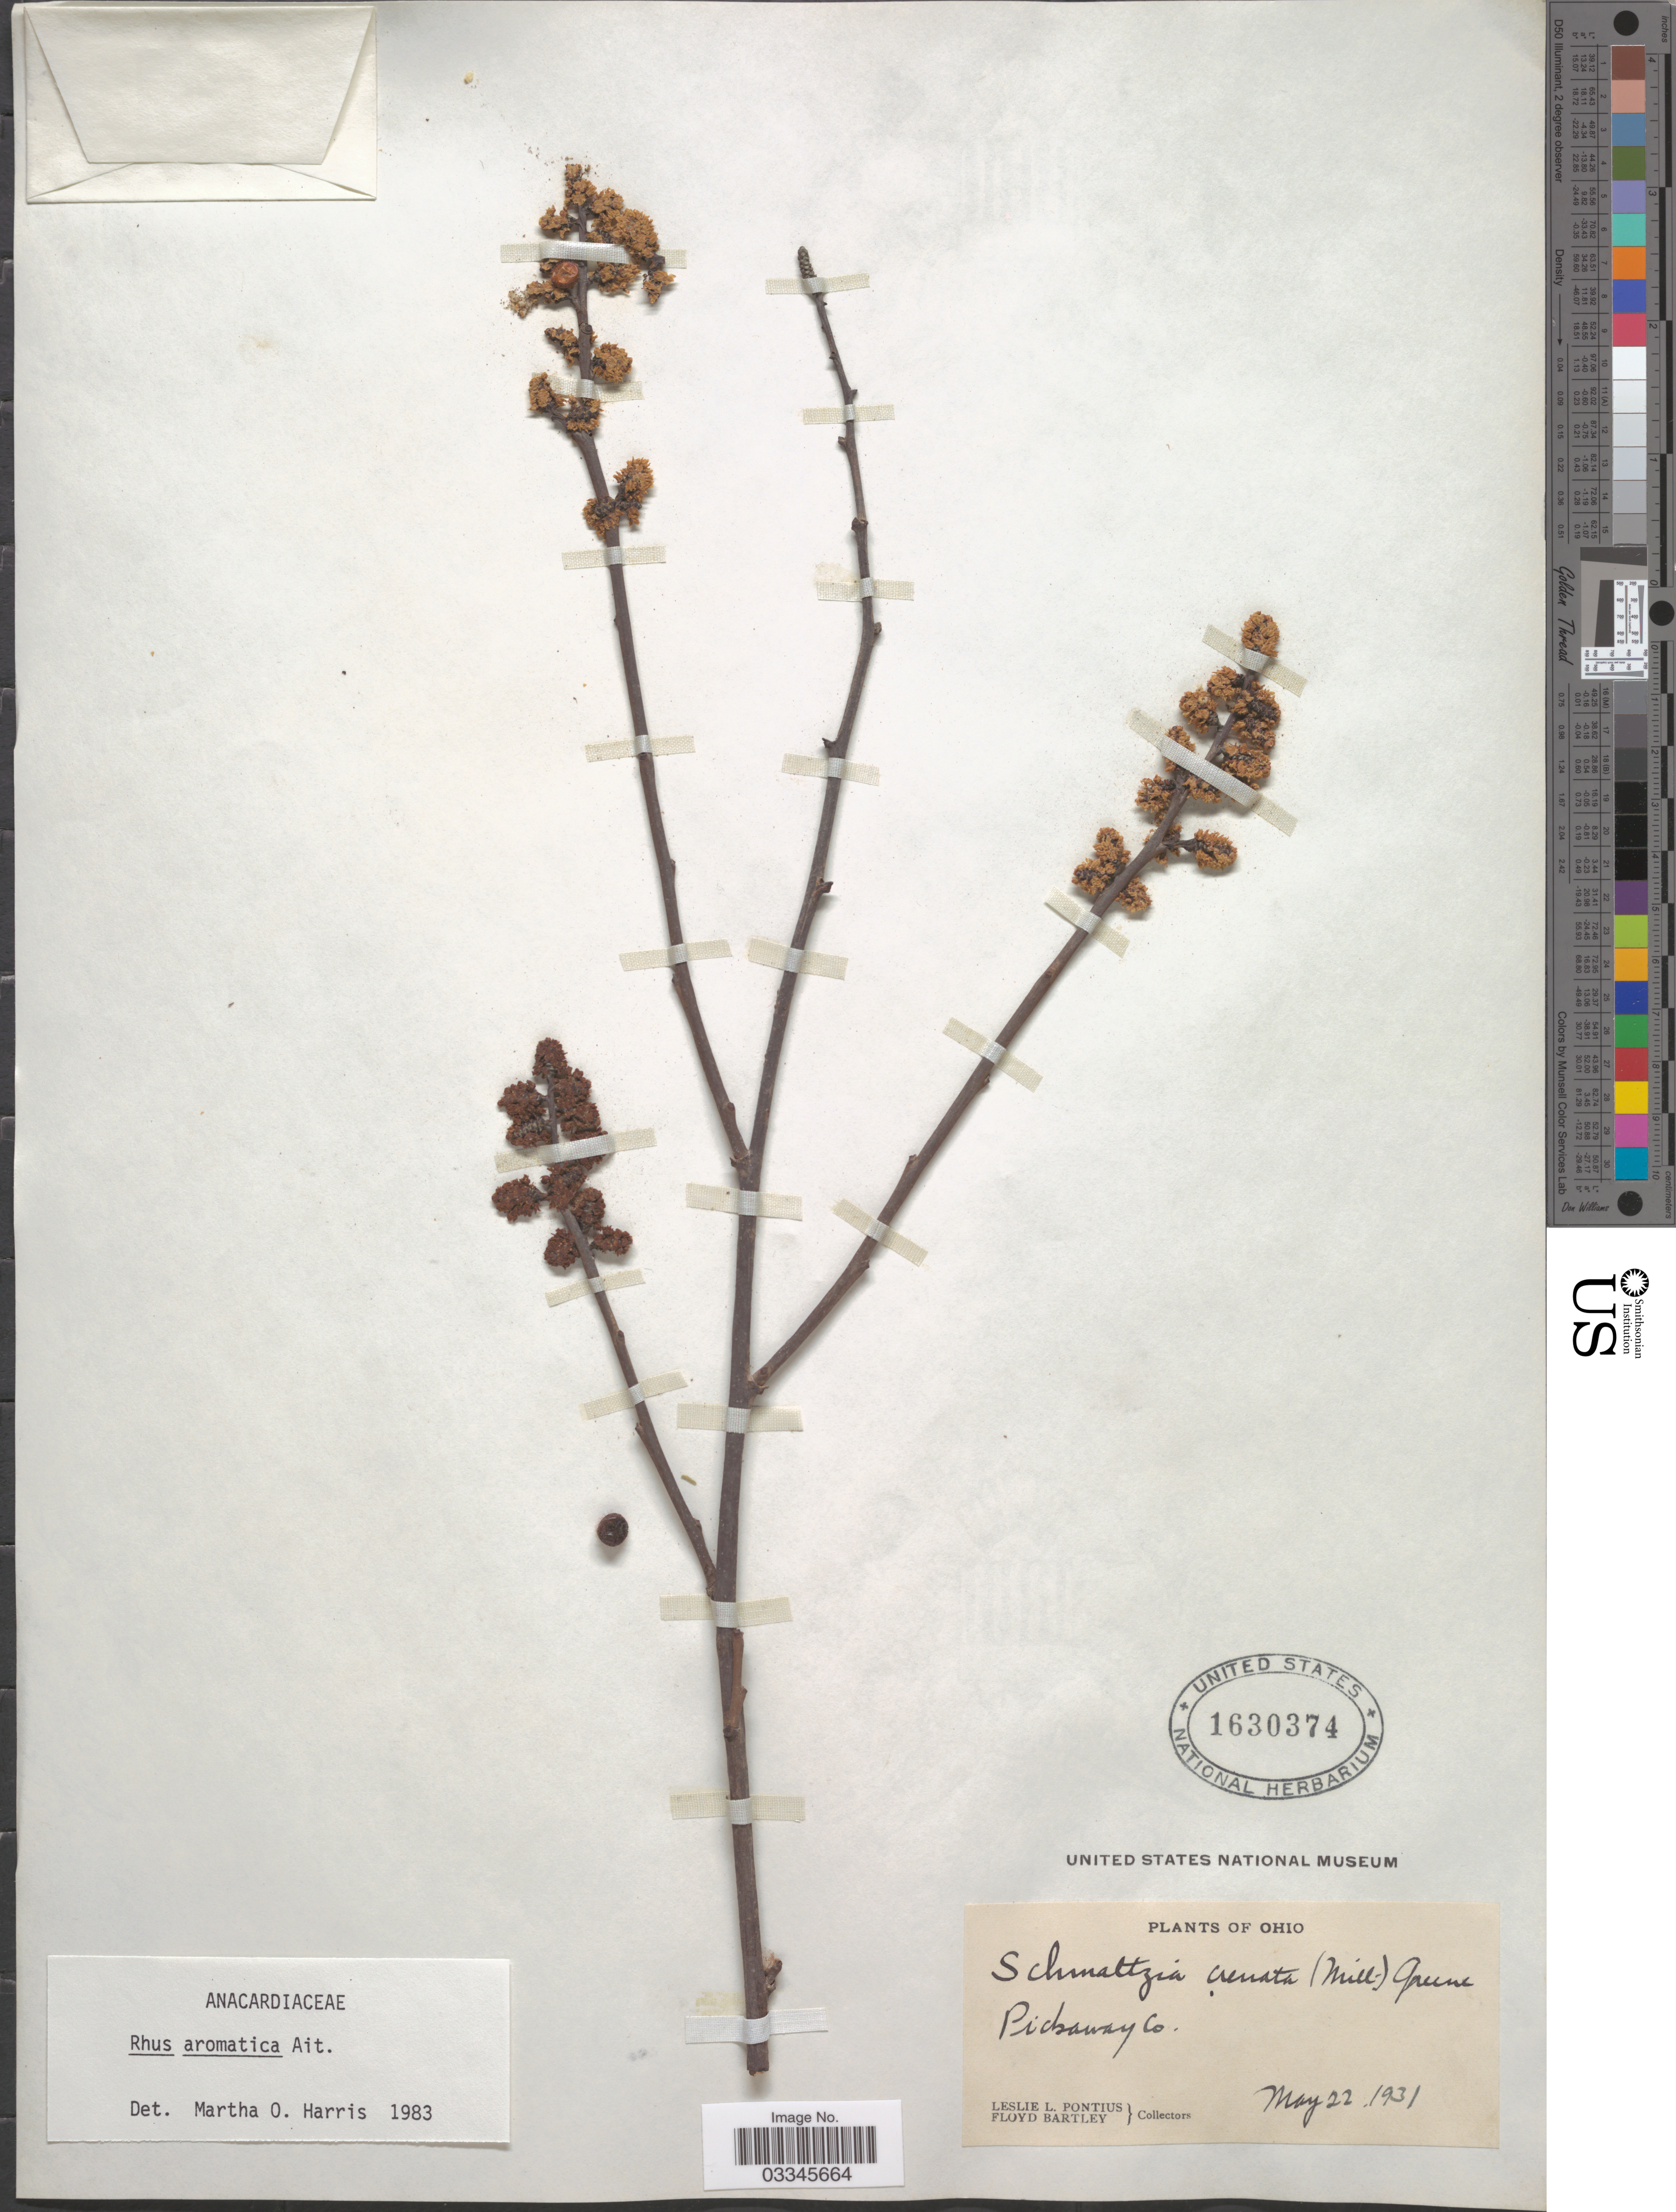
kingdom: Plantae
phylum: Tracheophyta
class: Magnoliopsida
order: Sapindales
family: Anacardiaceae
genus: Rhus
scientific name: Rhus aromatica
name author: Aiton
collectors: L. Pontius & F. Bartley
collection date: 1931-05-22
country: United States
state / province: Ohio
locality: Pichaway Co.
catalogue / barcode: US 1630374